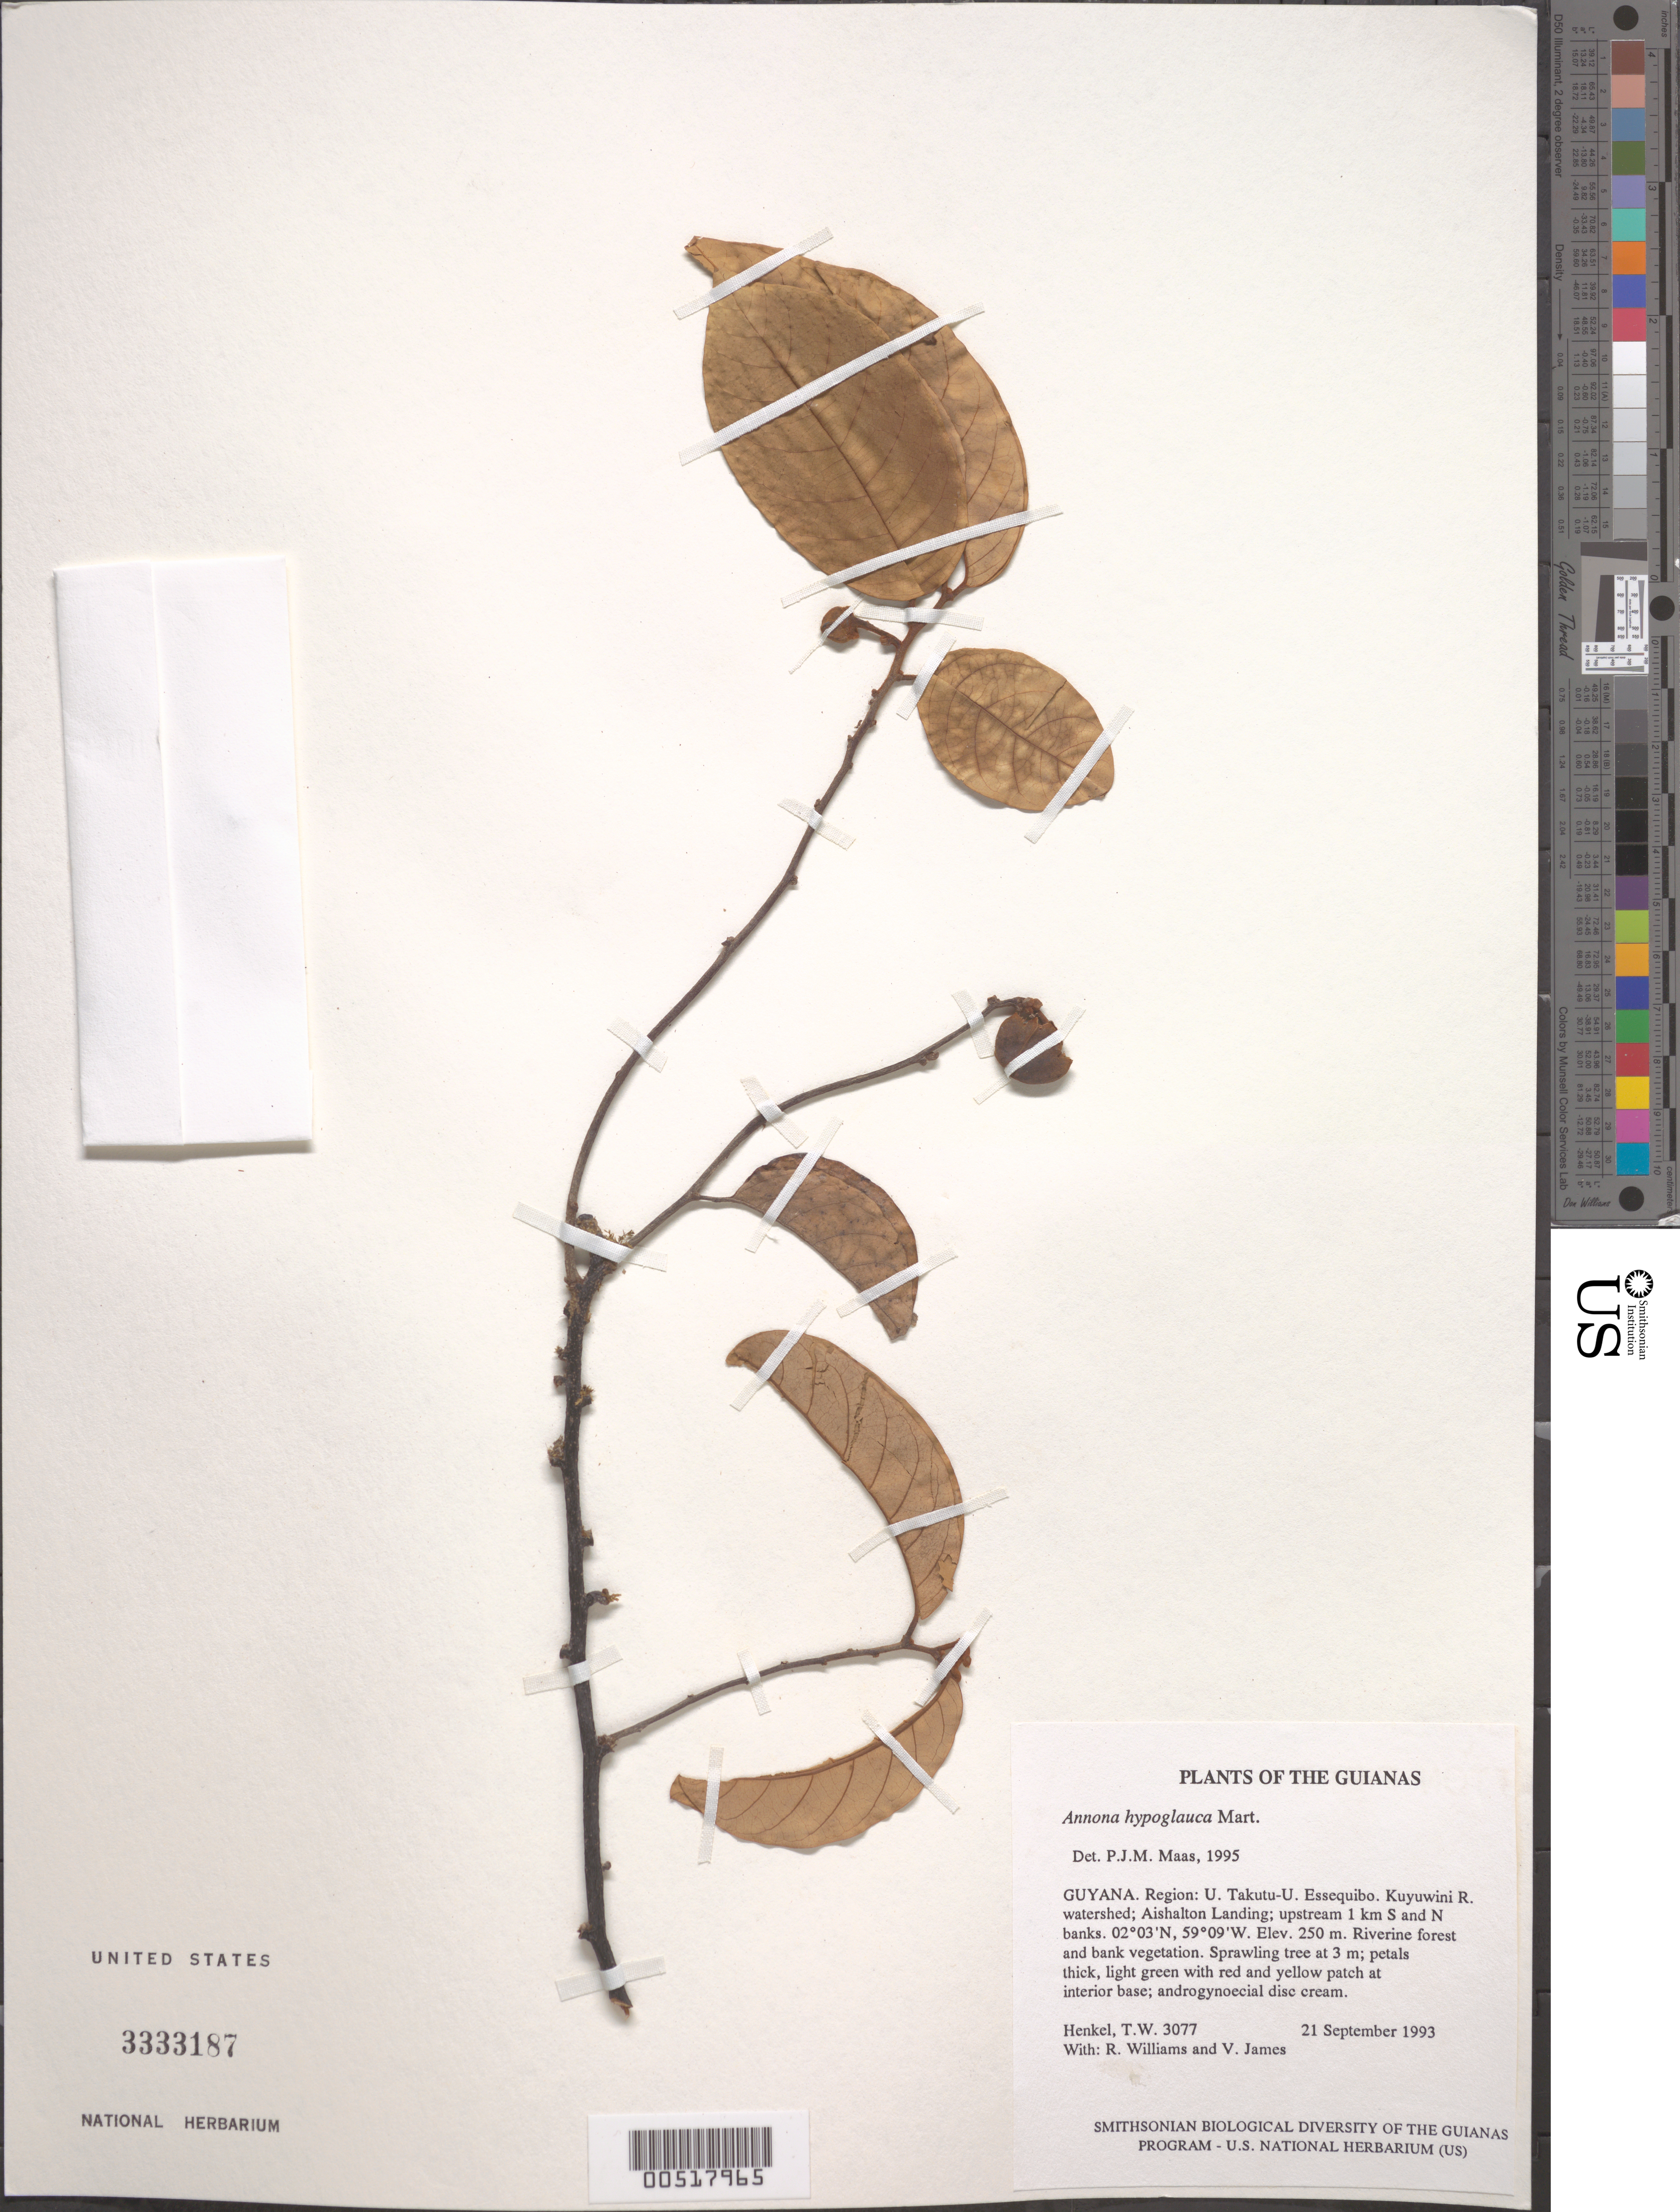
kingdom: Plantae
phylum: Tracheophyta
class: Magnoliopsida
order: Magnoliales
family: Annonaceae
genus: Annona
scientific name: Annona hypoglauca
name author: Mart.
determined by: Maas, Paul J. M.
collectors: T. Henkel, R. Williams & V. James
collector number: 3077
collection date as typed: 21 September 1993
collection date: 1993-09-21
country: Guyana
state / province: U. Takutu-U. Essequibo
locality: Kuyuwini R. watershed; Aishalton Landing; upstream 1 km S and N banks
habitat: Riverine forest and bank vegetation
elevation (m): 250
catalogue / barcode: US 3333187